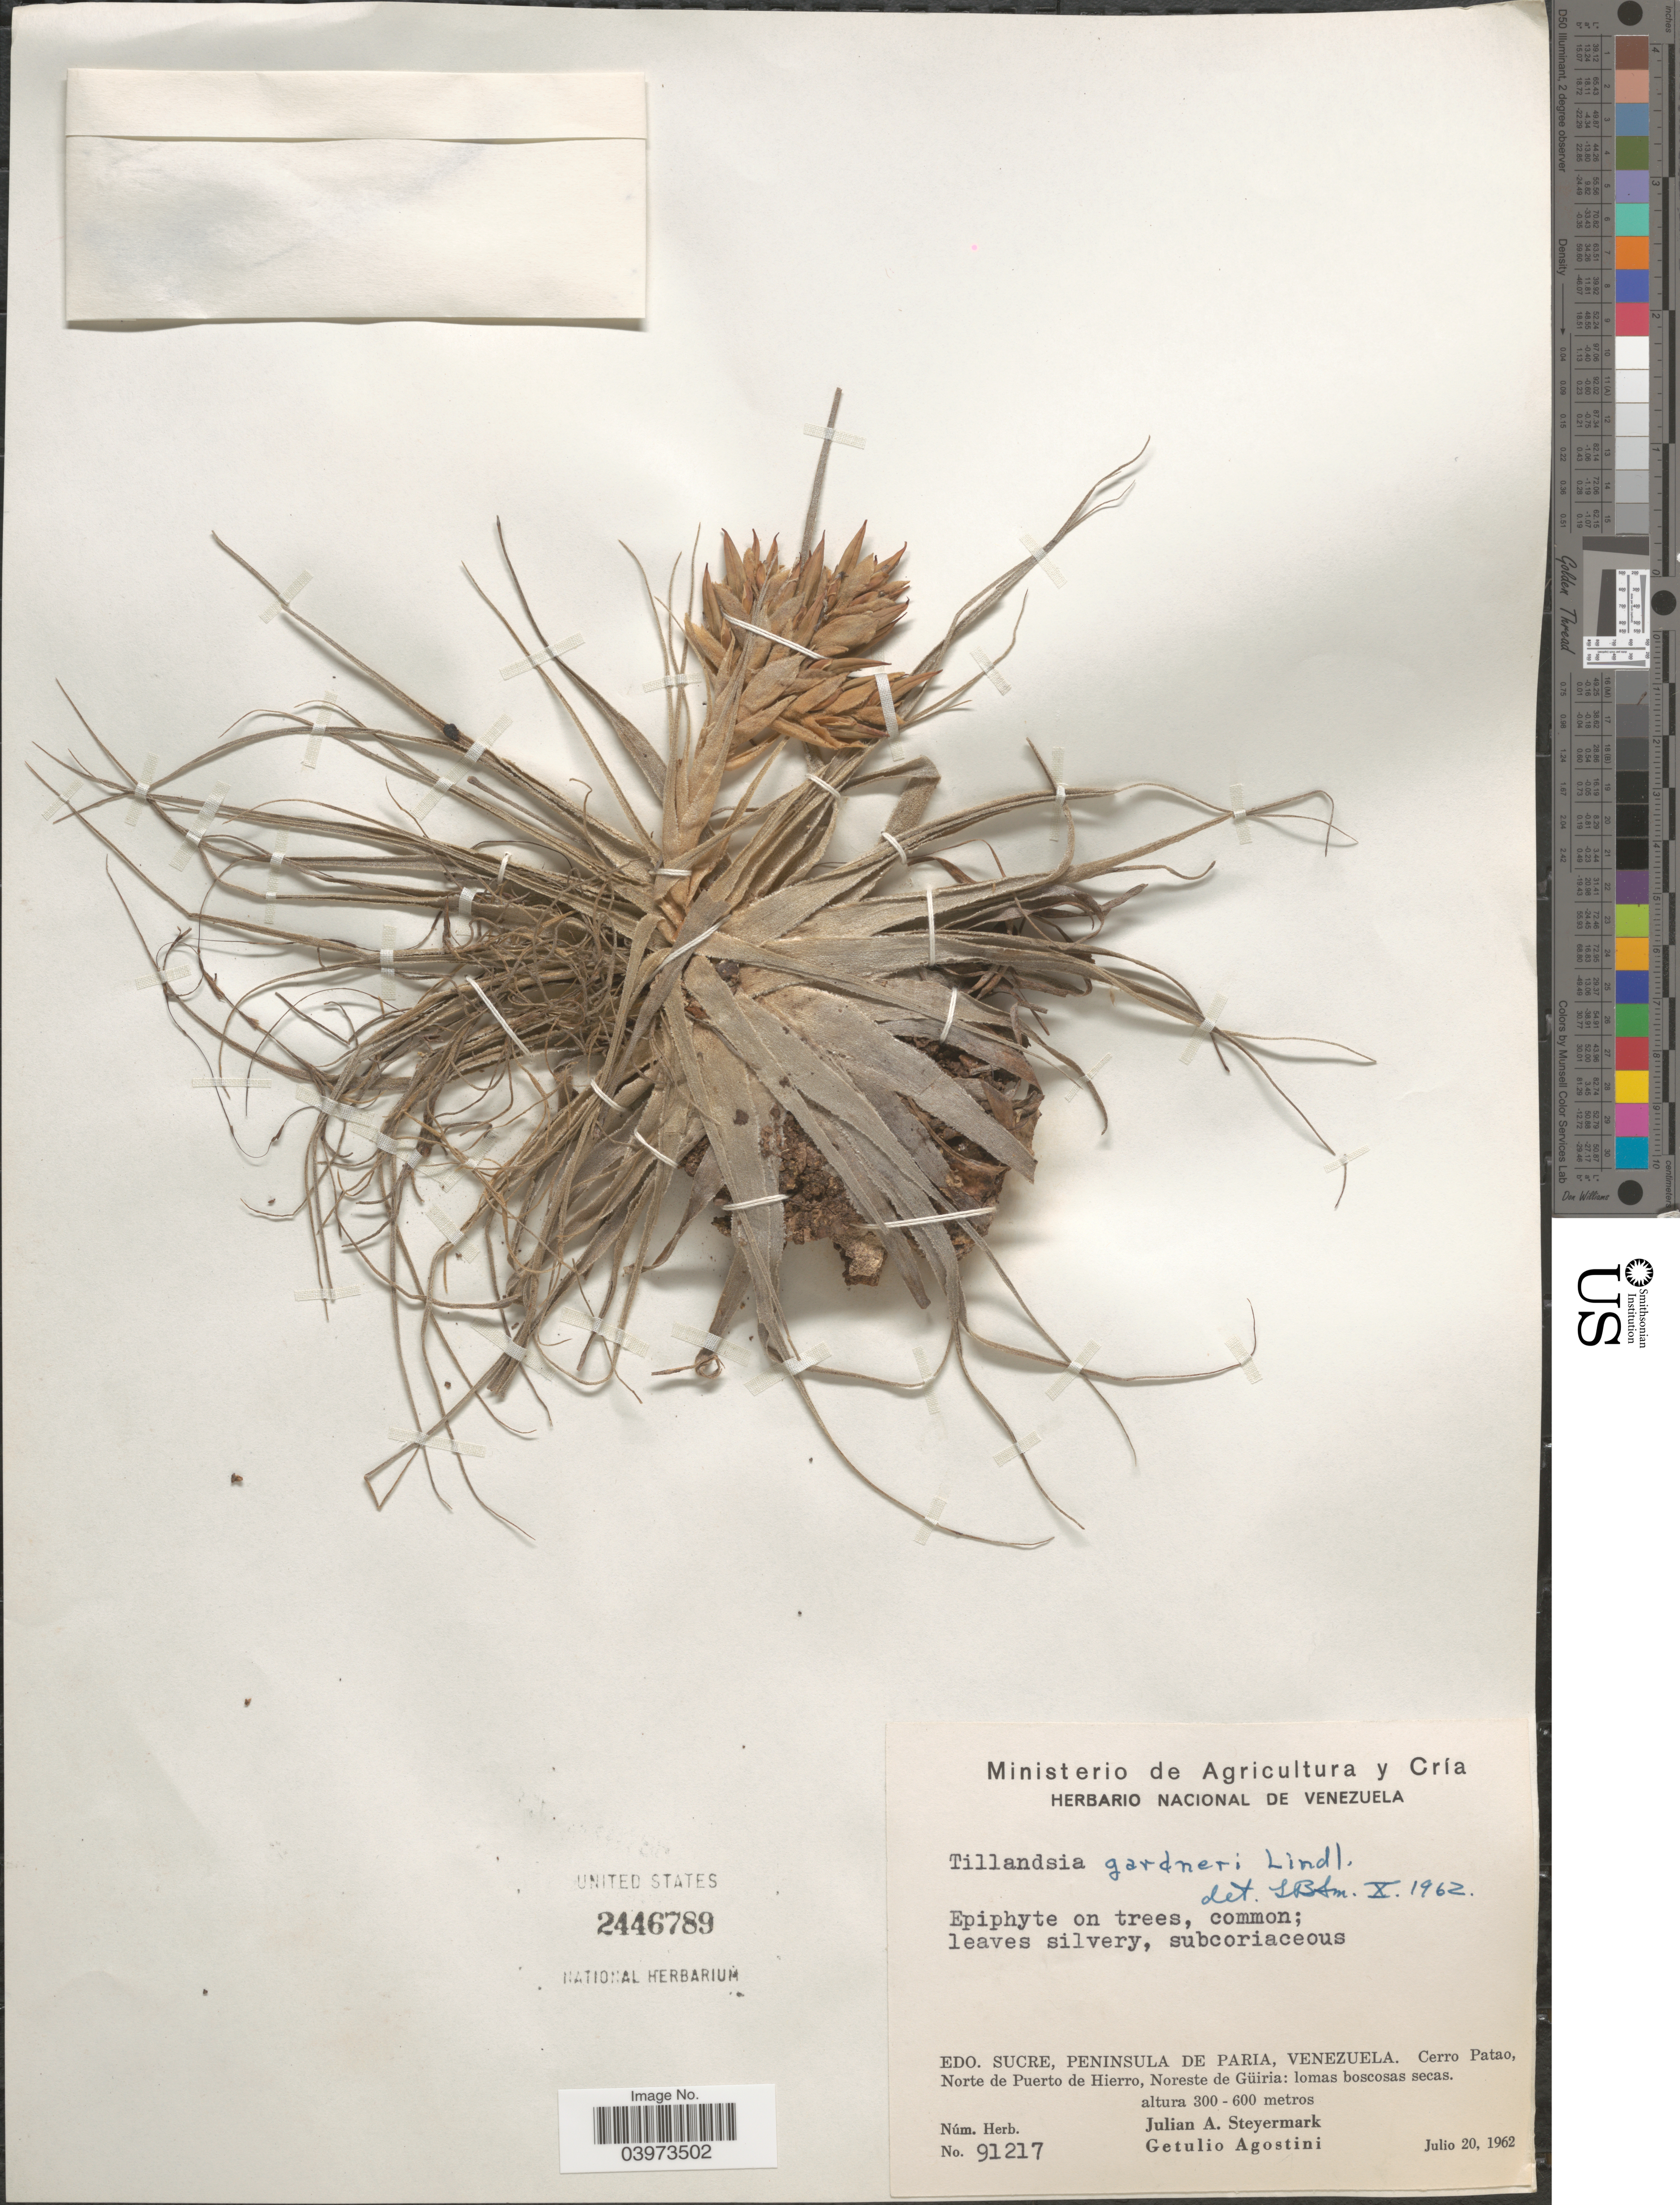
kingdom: Plantae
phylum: Tracheophyta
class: Liliopsida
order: Poales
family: Bromeliaceae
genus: Tillandsia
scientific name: Tillandsia gardneri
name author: Lindl.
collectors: J. Steyermark & G. Agostini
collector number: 91217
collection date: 1962-07-20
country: Venezuela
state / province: Sucre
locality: Peninsula De Paria. Cerro Patao, Norte de Puerto de Hierro, Noreste de Güiria: lomas boscosas secas.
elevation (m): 300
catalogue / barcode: US 2446789